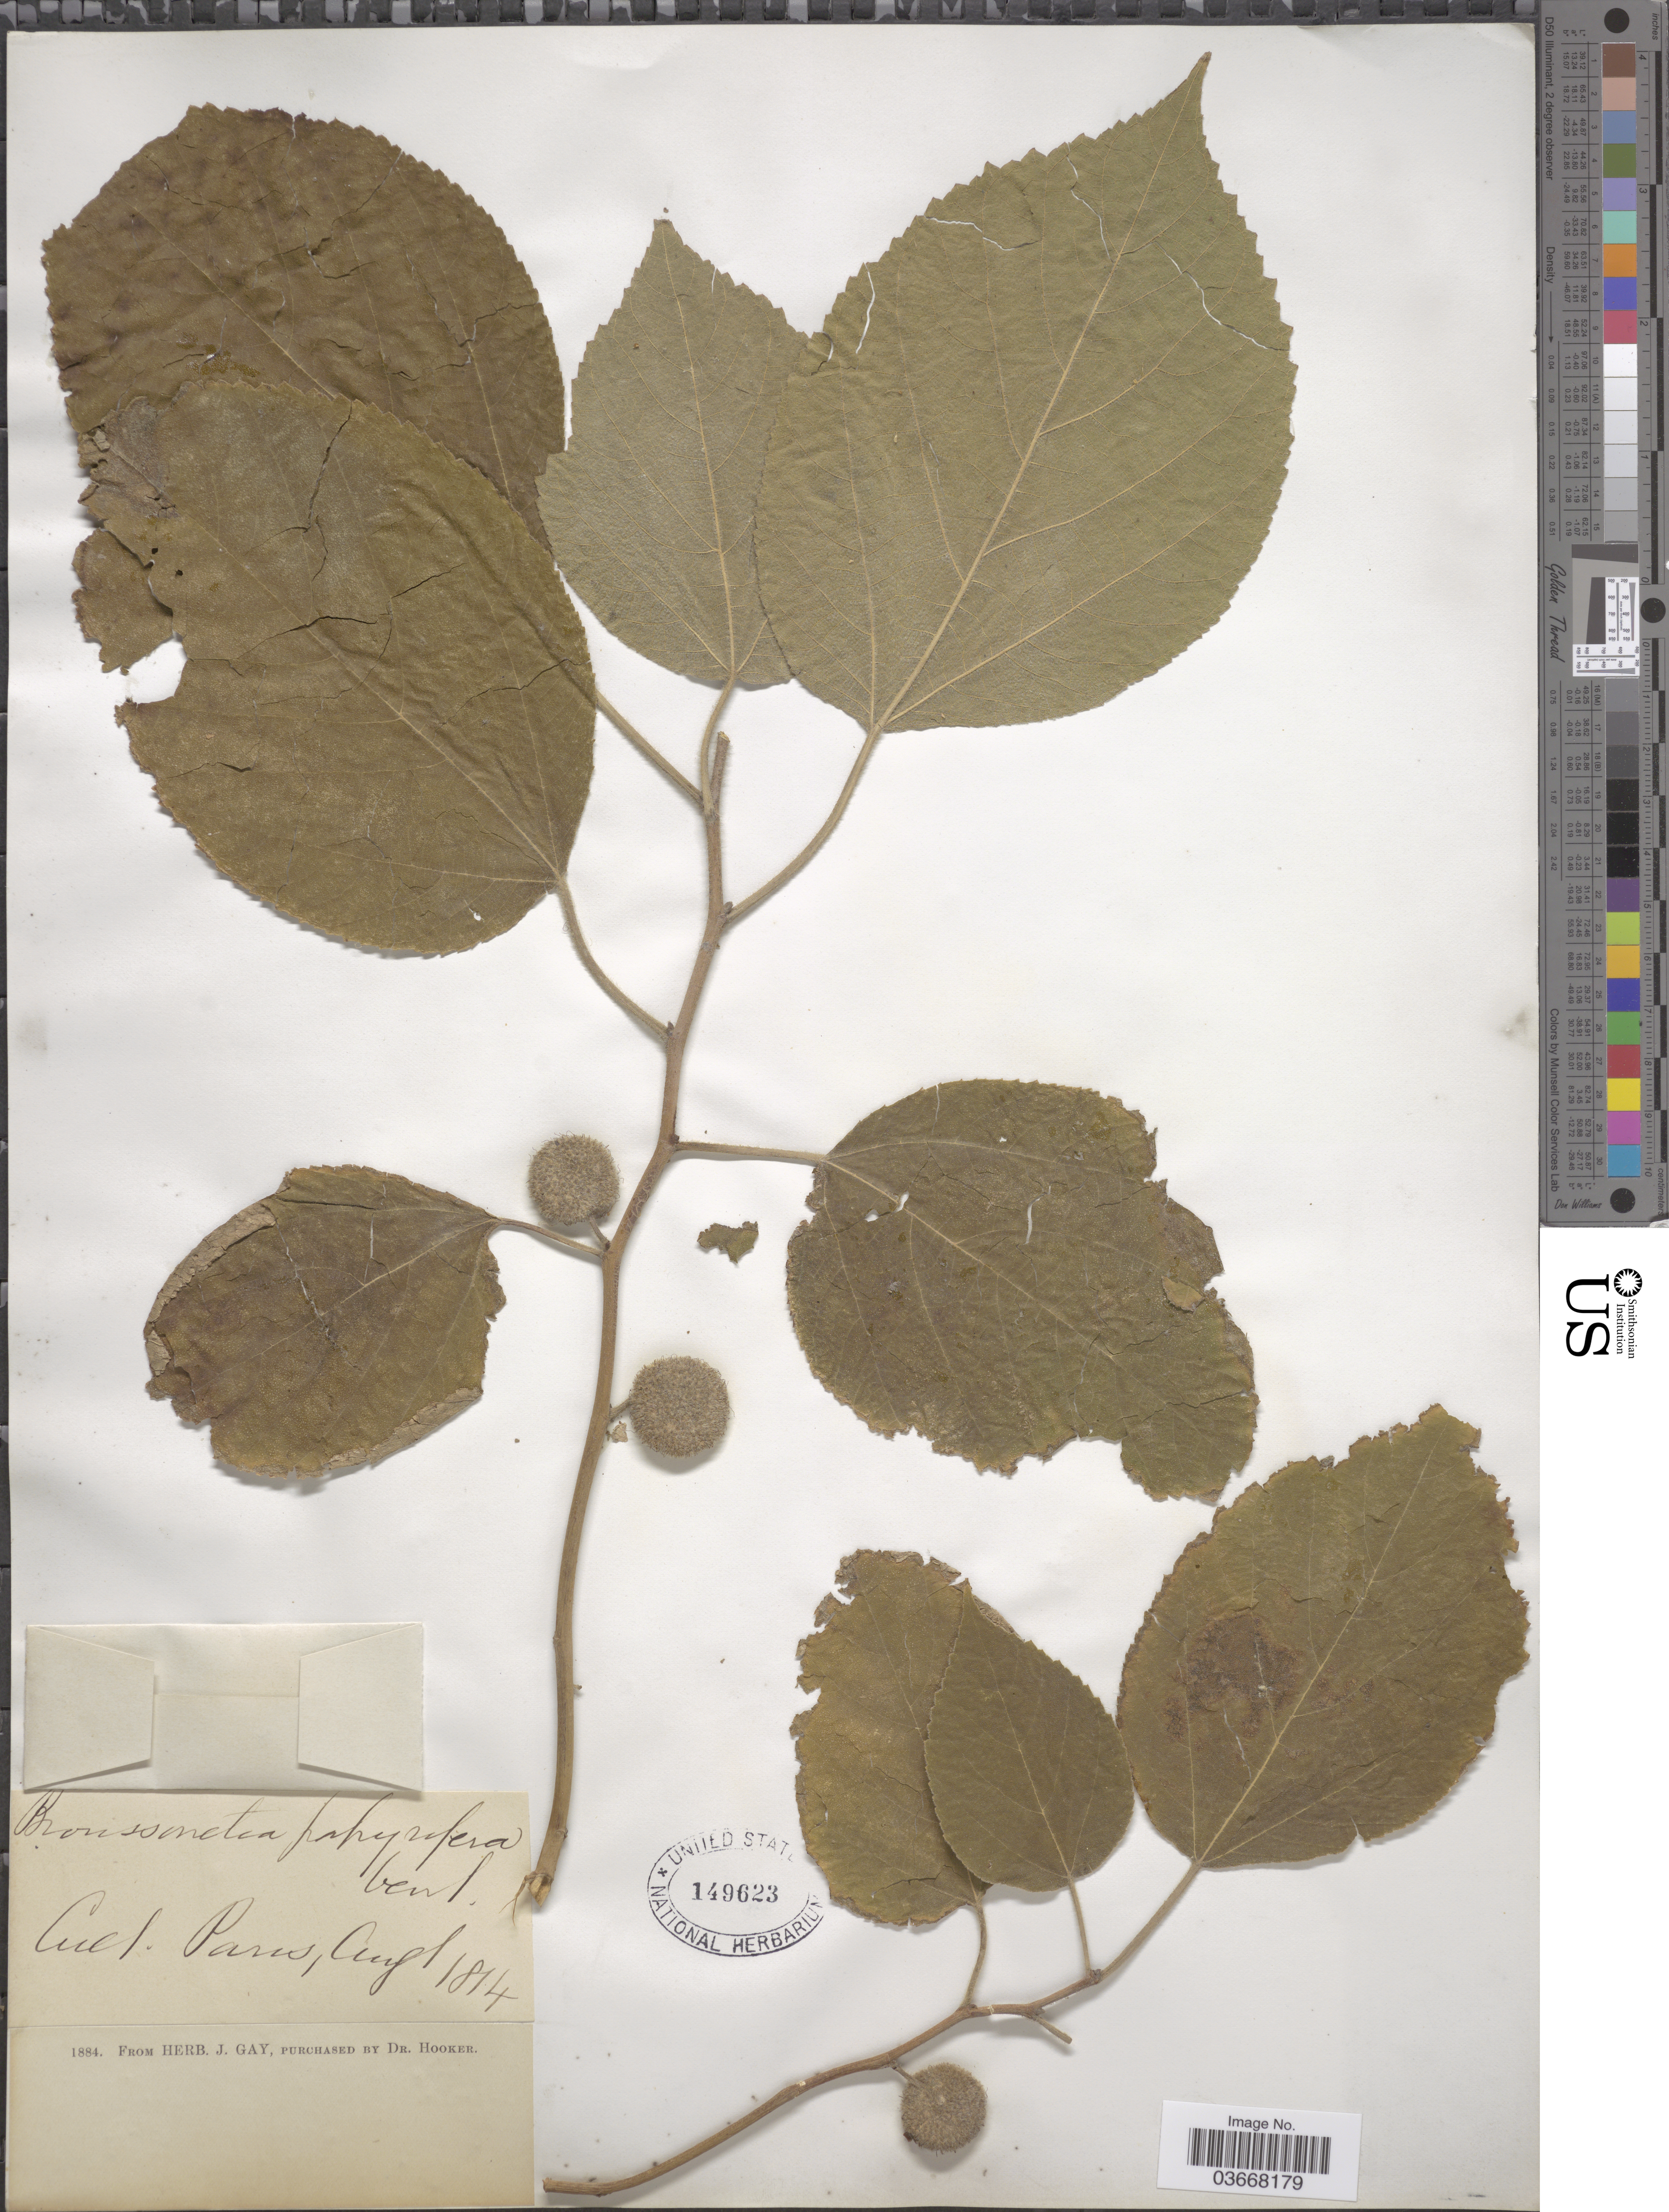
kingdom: Plantae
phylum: Tracheophyta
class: Magnoliopsida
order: Rosales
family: Moraceae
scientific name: Broussoneta papyrifera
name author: (L.) L'Hér. ex Vent.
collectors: ex herb. J. Gay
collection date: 1814-08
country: France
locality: Paris.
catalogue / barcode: US 149623